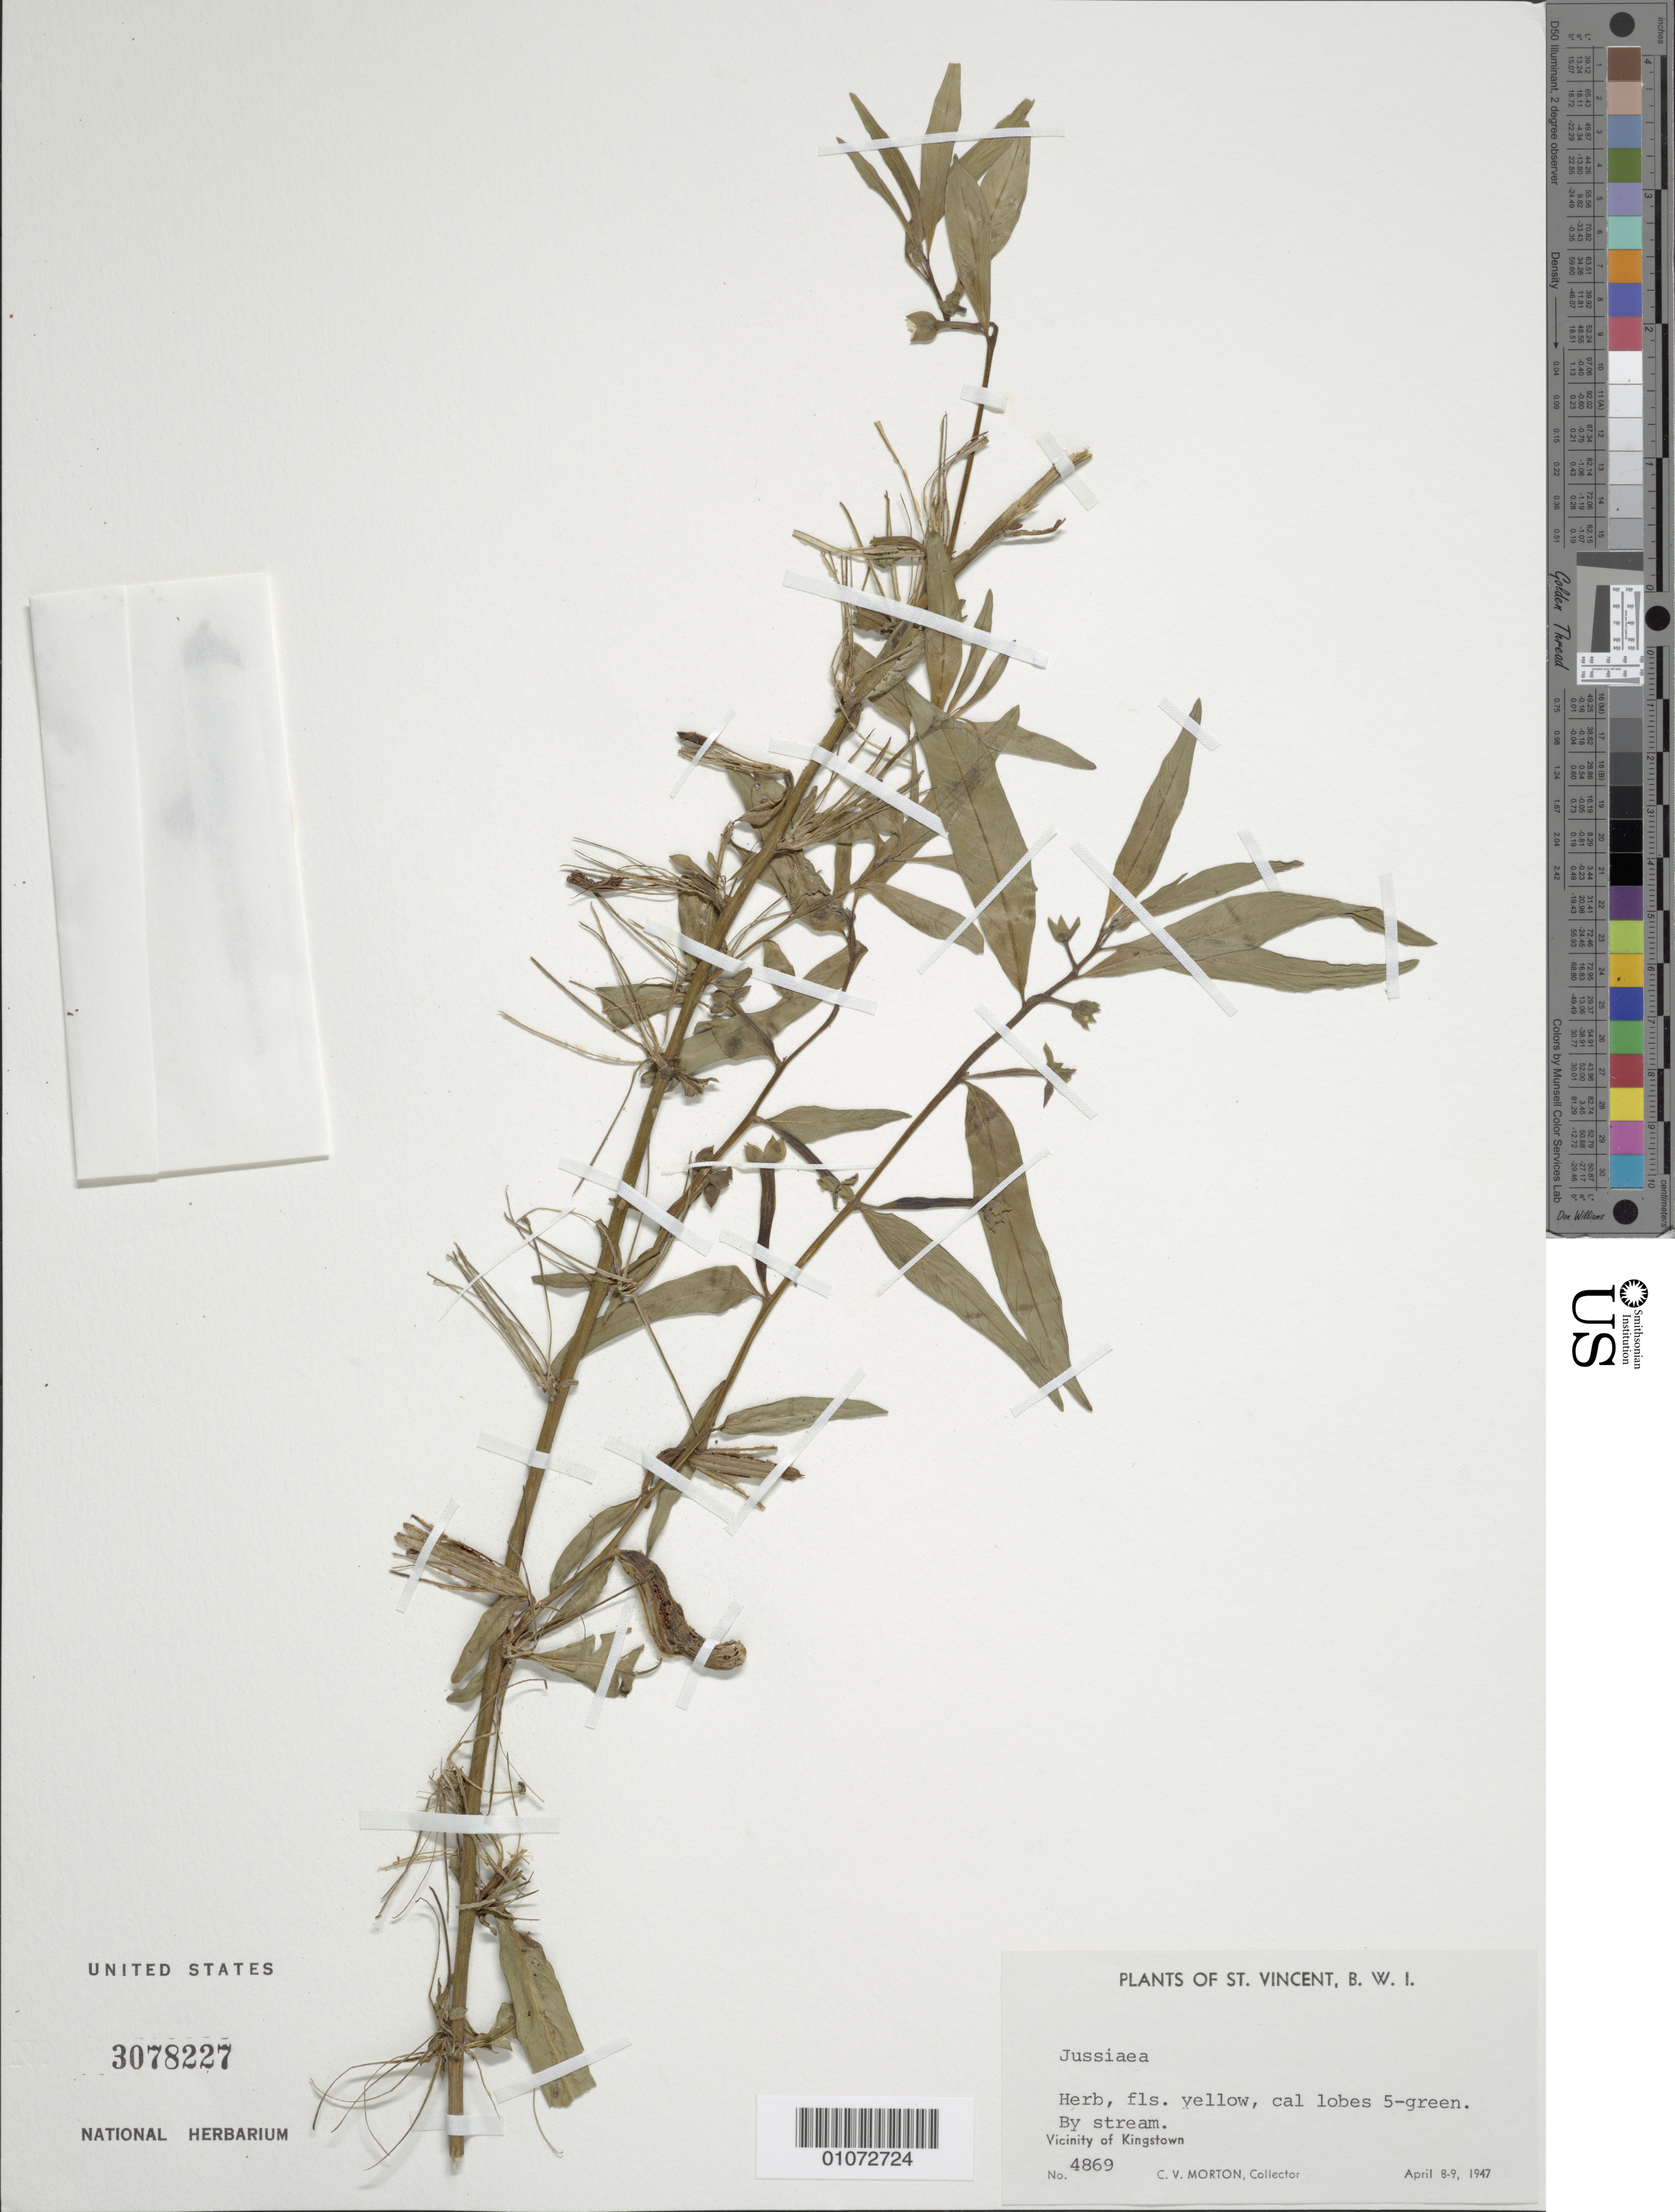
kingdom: Plantae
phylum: Tracheophyta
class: Magnoliopsida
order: Myrtales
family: Onagraceae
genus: Ludwigia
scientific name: Ludwigia sp.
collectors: C. V. Morton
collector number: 4869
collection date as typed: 08 Apr 1947 to 09 Apr 1947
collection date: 1947-04-08/1947-04-09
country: St. Vincent - Grenadines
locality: Vicinity of Kingstown, by stream.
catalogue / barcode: US 3078227